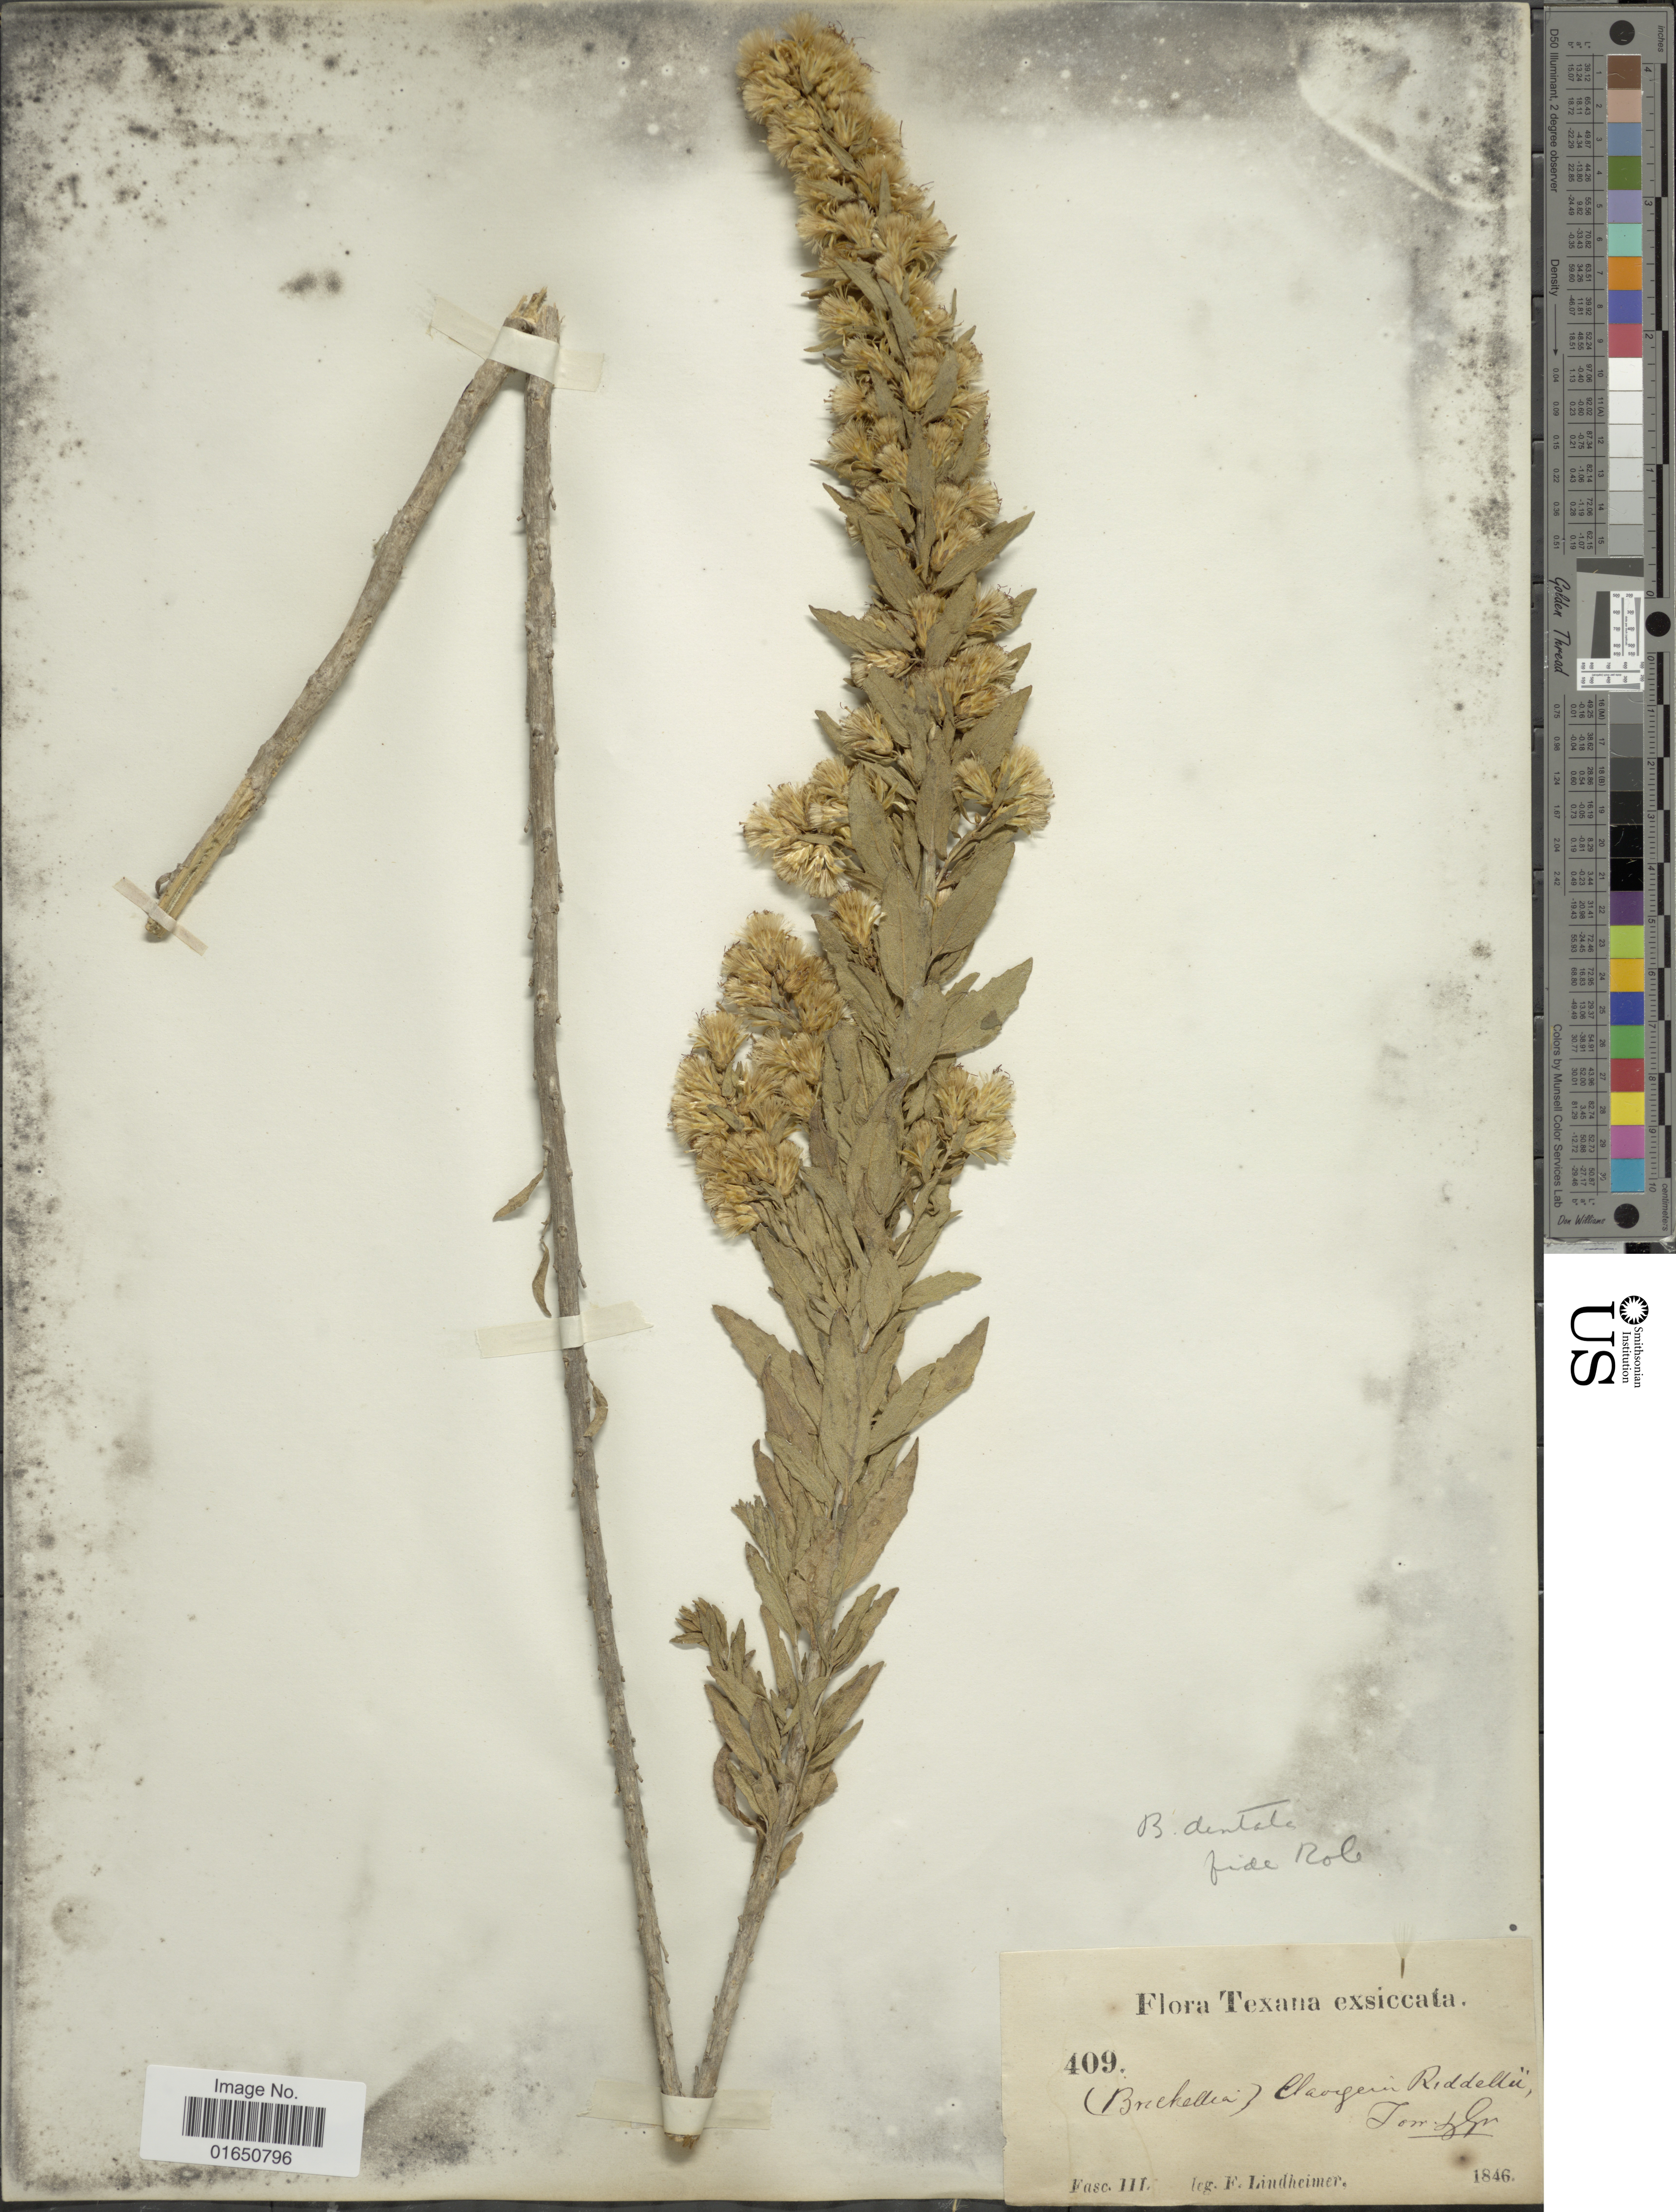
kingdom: Plantae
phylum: Tracheophyta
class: Magnoliopsida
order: Asterales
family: Asteraceae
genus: Brickellia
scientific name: Brickellia dentata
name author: (DC.) Sch. Bip.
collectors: -. Lindheimer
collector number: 409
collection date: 1846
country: United States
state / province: Texas